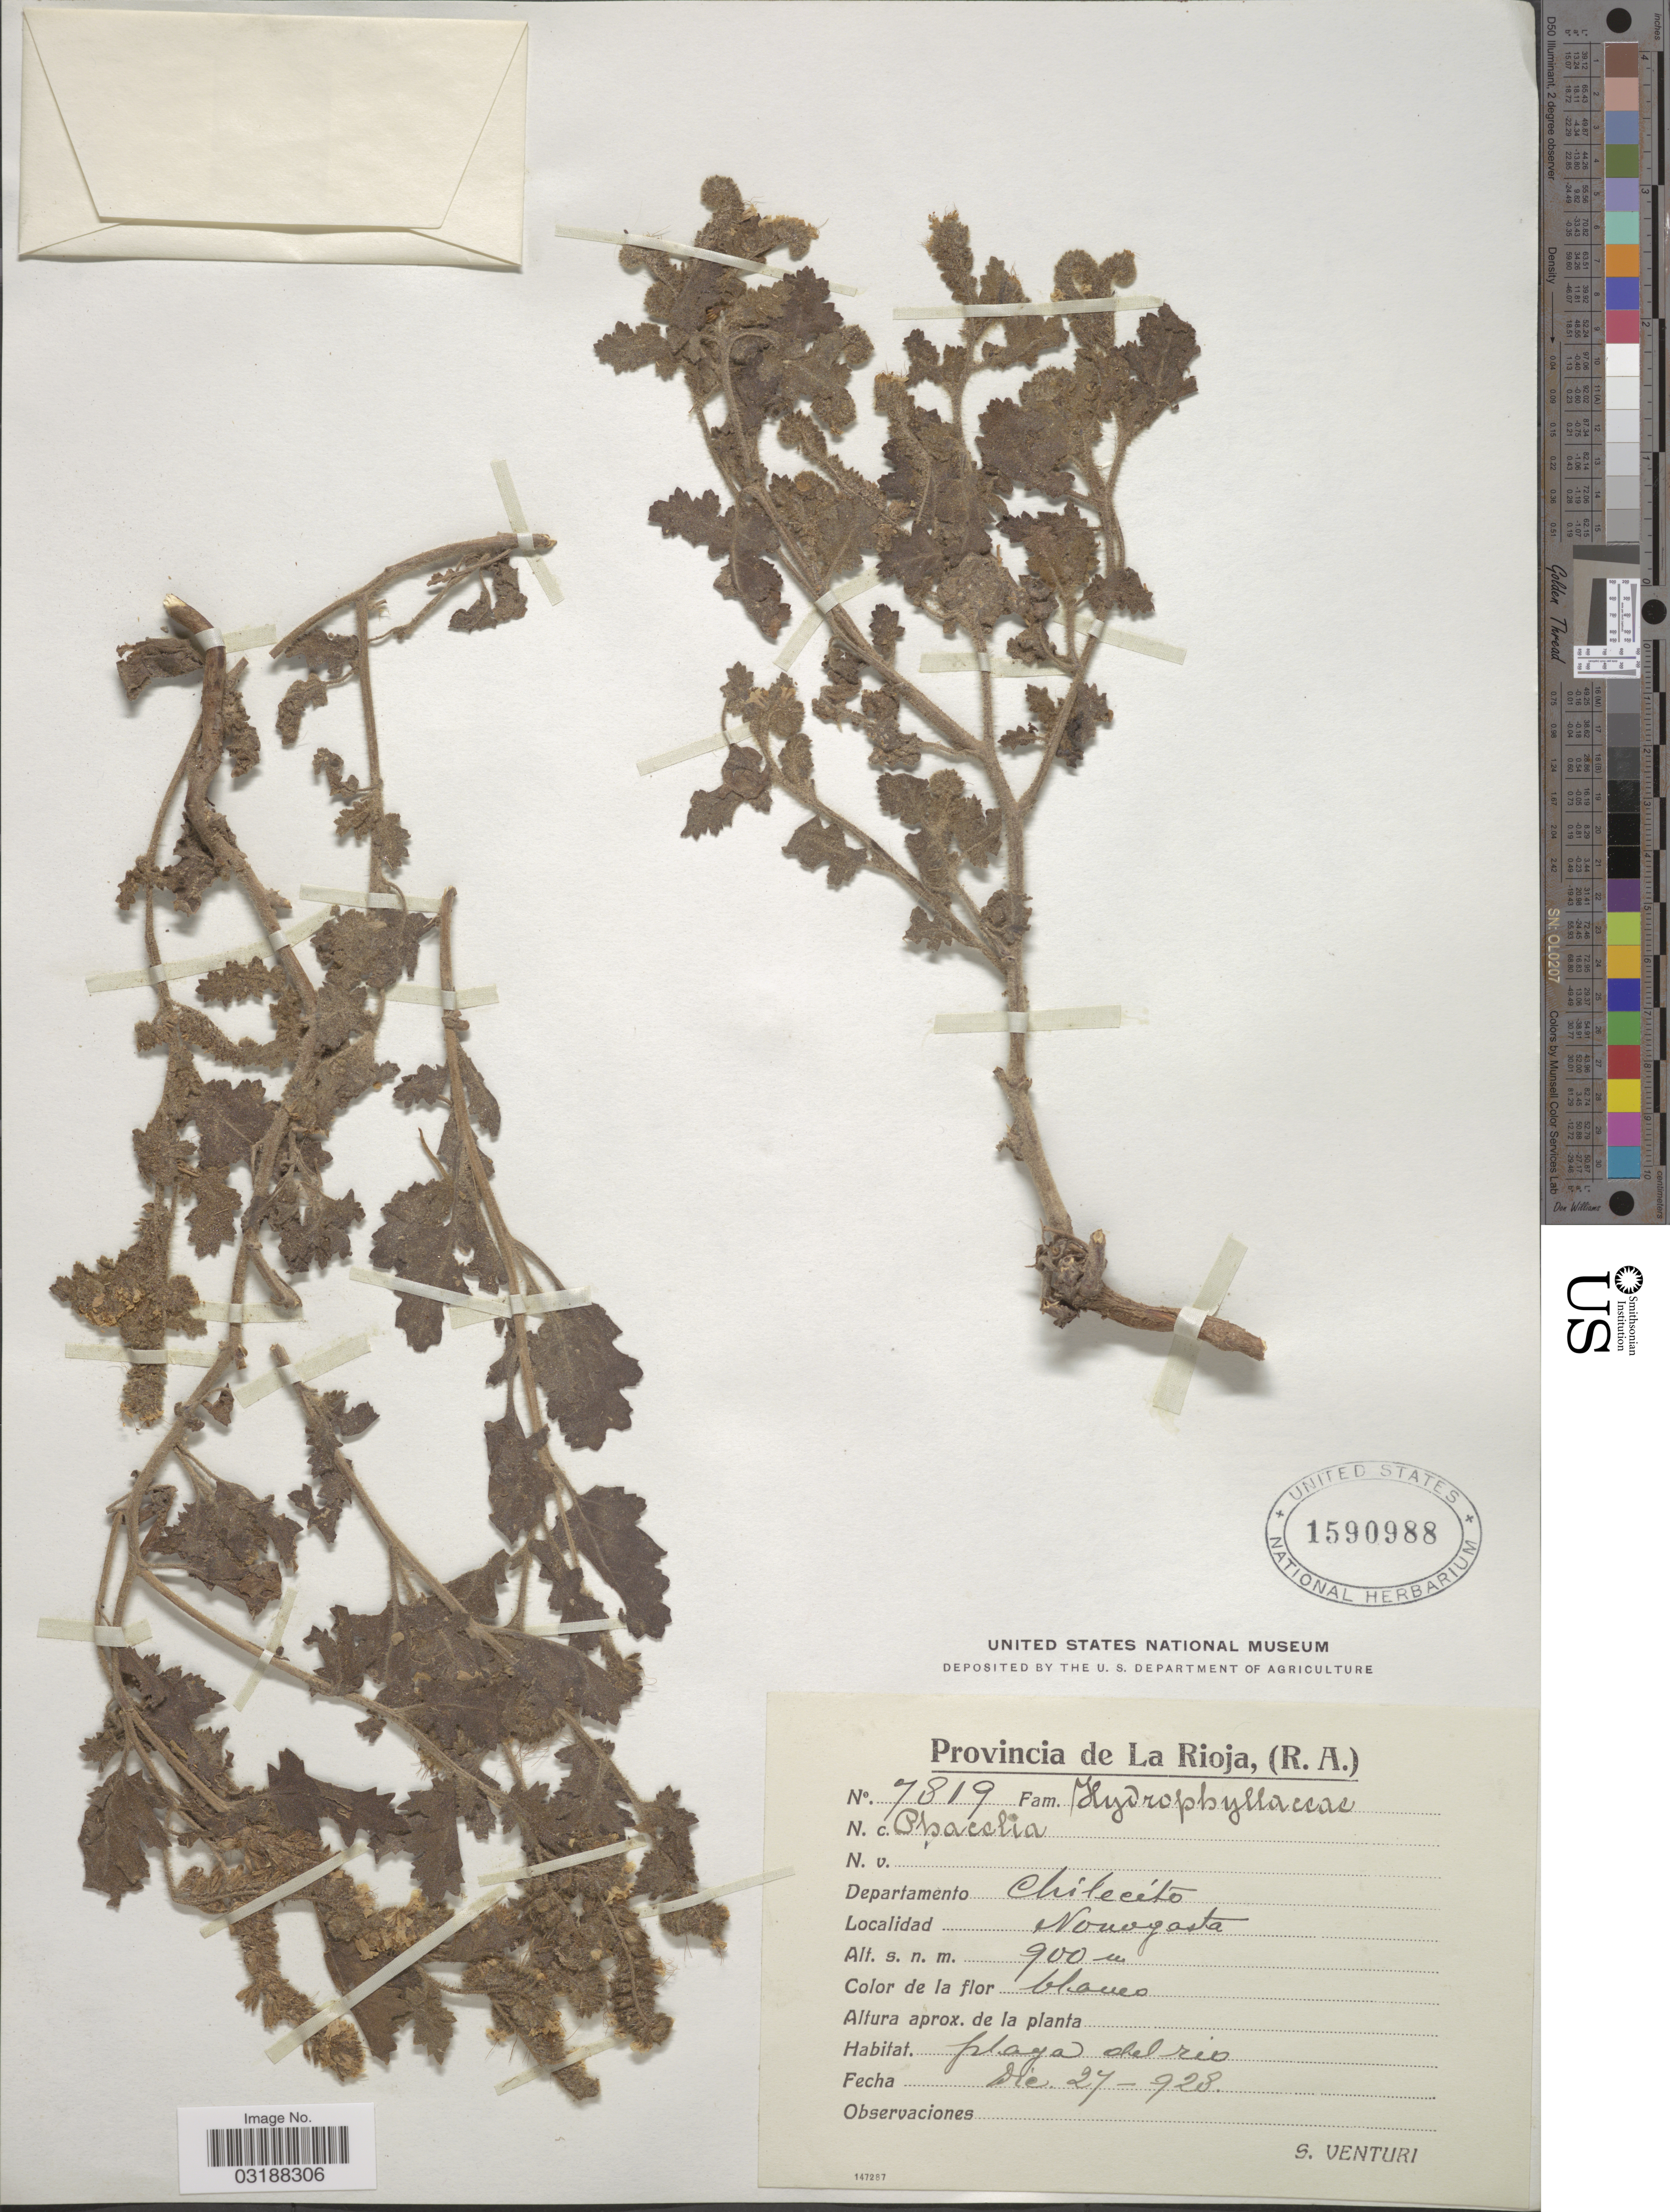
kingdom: Plantae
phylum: Tracheophyta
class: Magnoliopsida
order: Boraginales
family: Hydrophyllaceae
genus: Phacelia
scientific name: Phacelia sinuata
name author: Phil.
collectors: S. Venturi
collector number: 7819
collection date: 1928-12-27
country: Argentina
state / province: La Rioja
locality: Provincia de La Rioja. Departamento Chilecéto. Nonogasta.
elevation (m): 900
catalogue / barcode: US 1590988